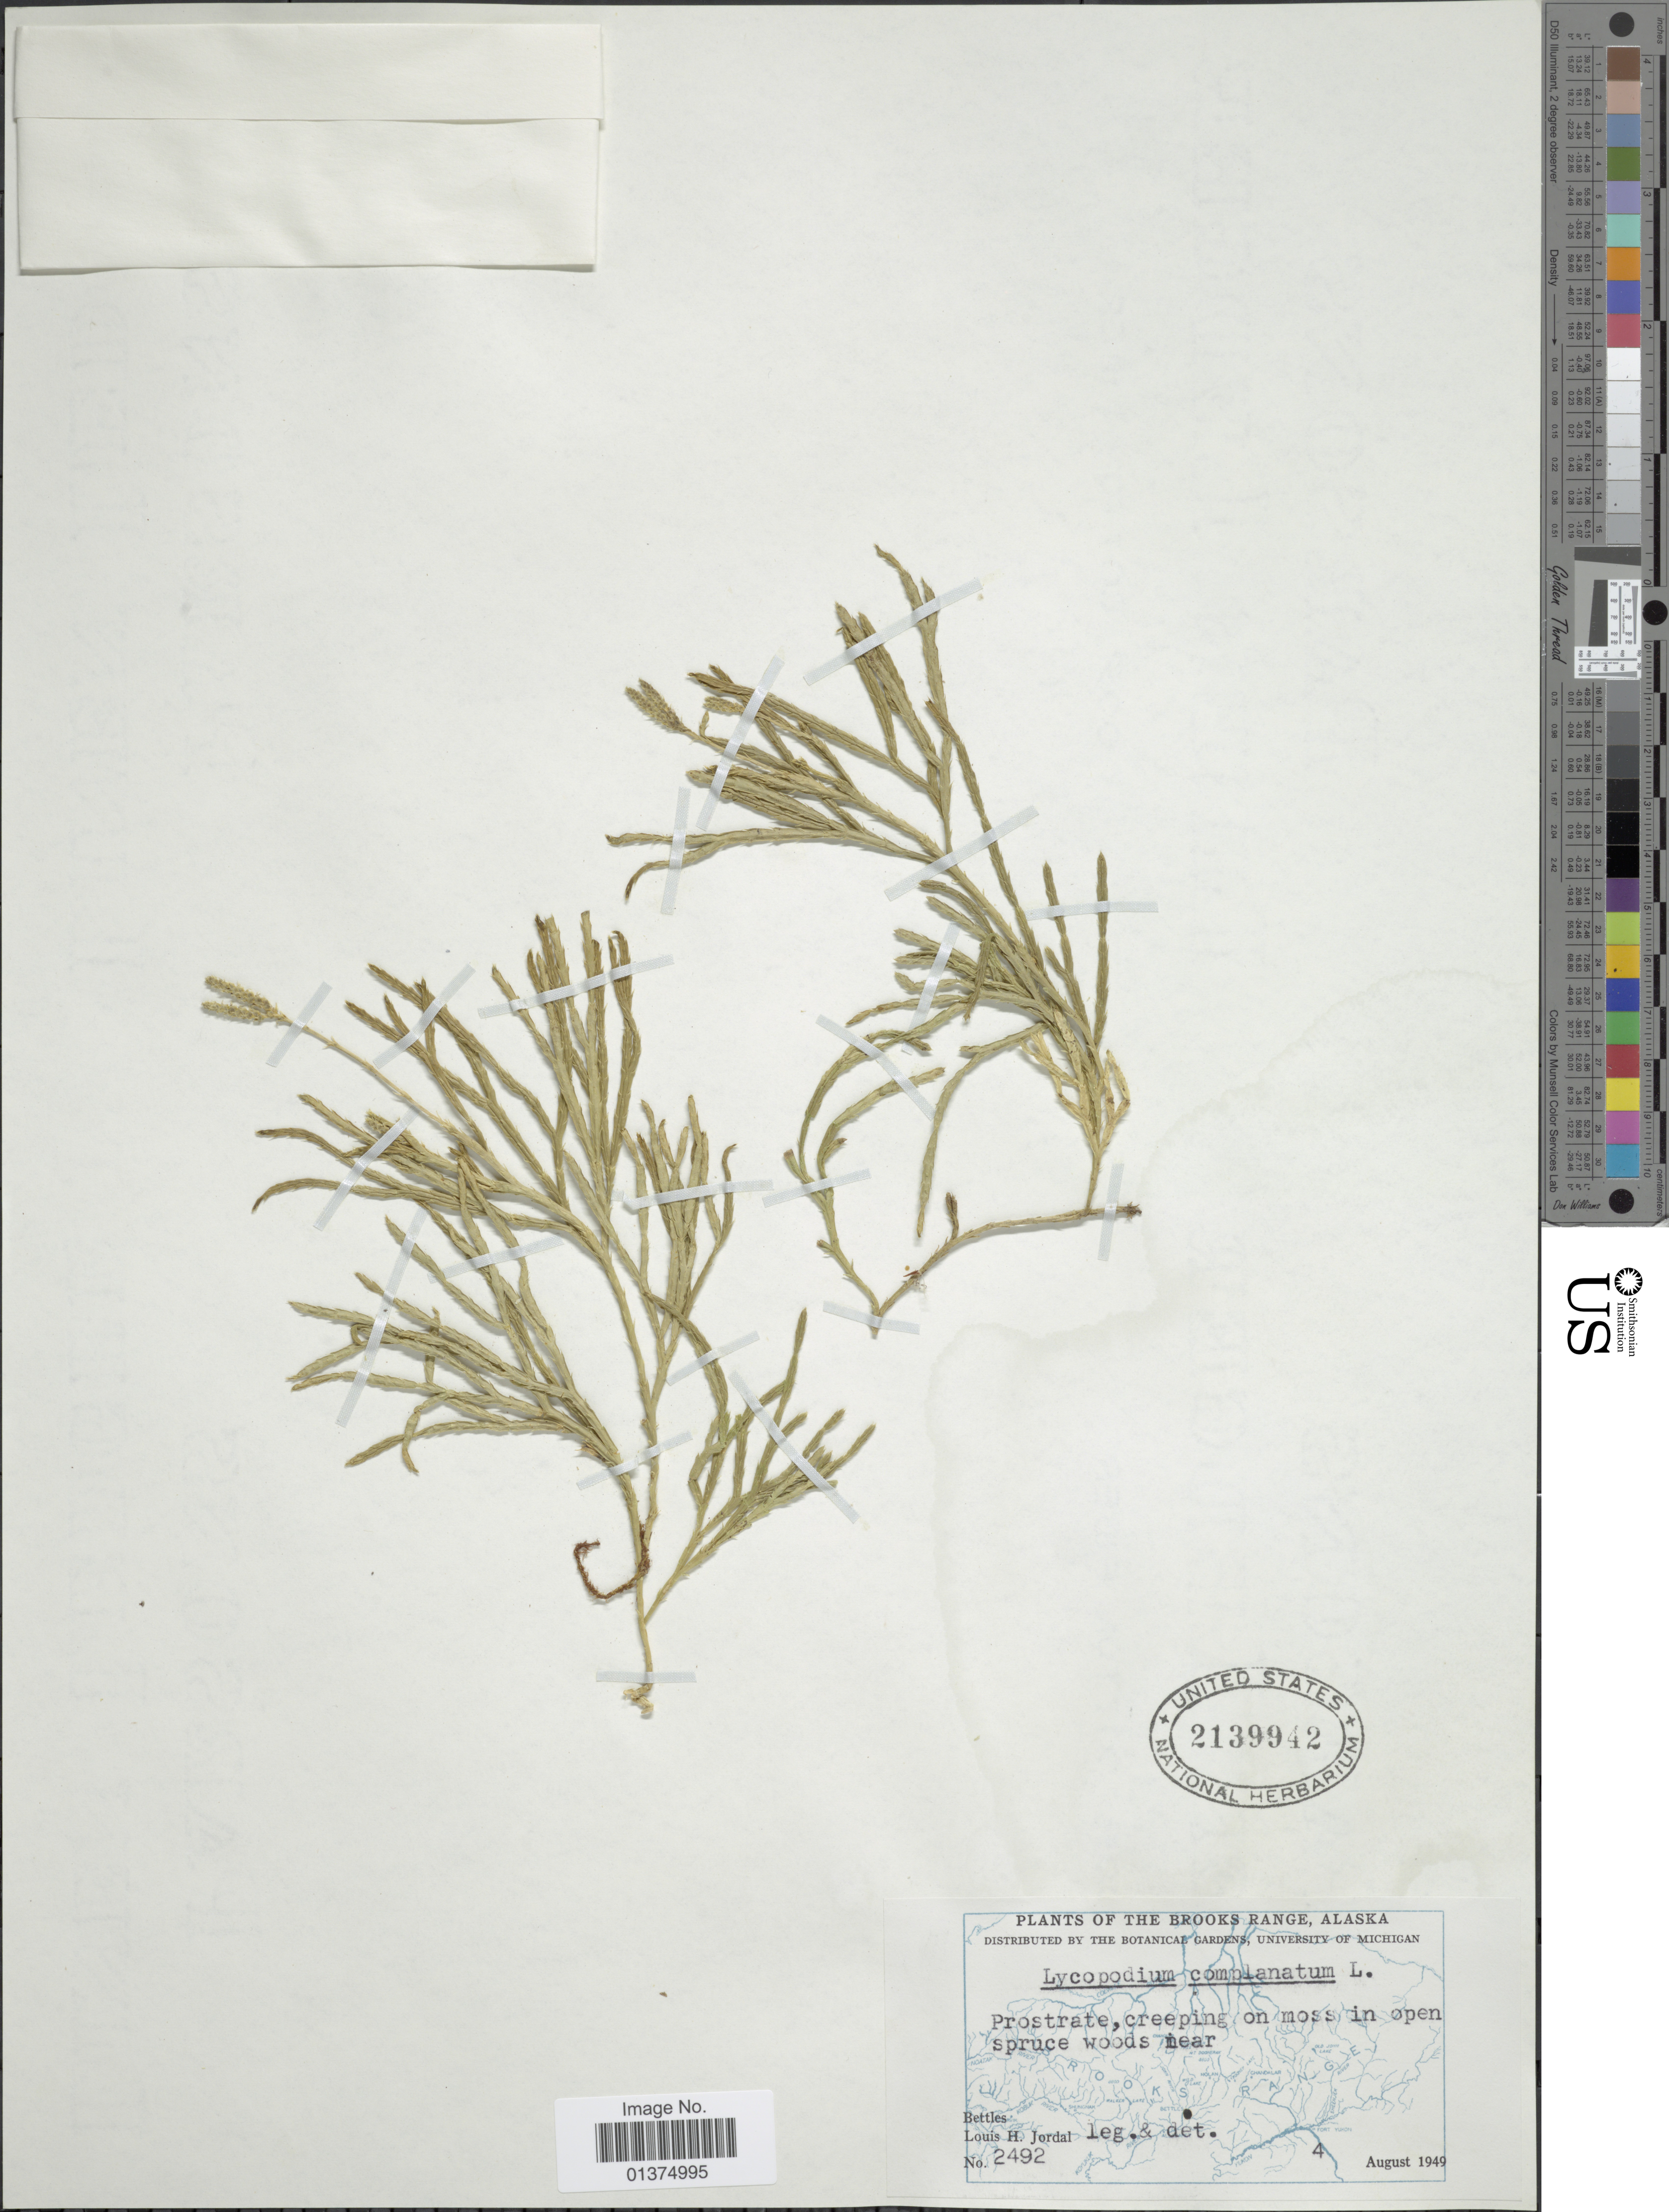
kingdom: Plantae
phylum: Tracheophyta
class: Lycopodiopsida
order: Lycopodiales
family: Lycopodiaceae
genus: Diphasiastrum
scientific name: Diphasiastrum complanatum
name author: (L.) Holub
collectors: L. Jordal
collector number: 2492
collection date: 1949-08-04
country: United States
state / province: Alaska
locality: Brooks Range, Bettles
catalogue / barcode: US 2139942